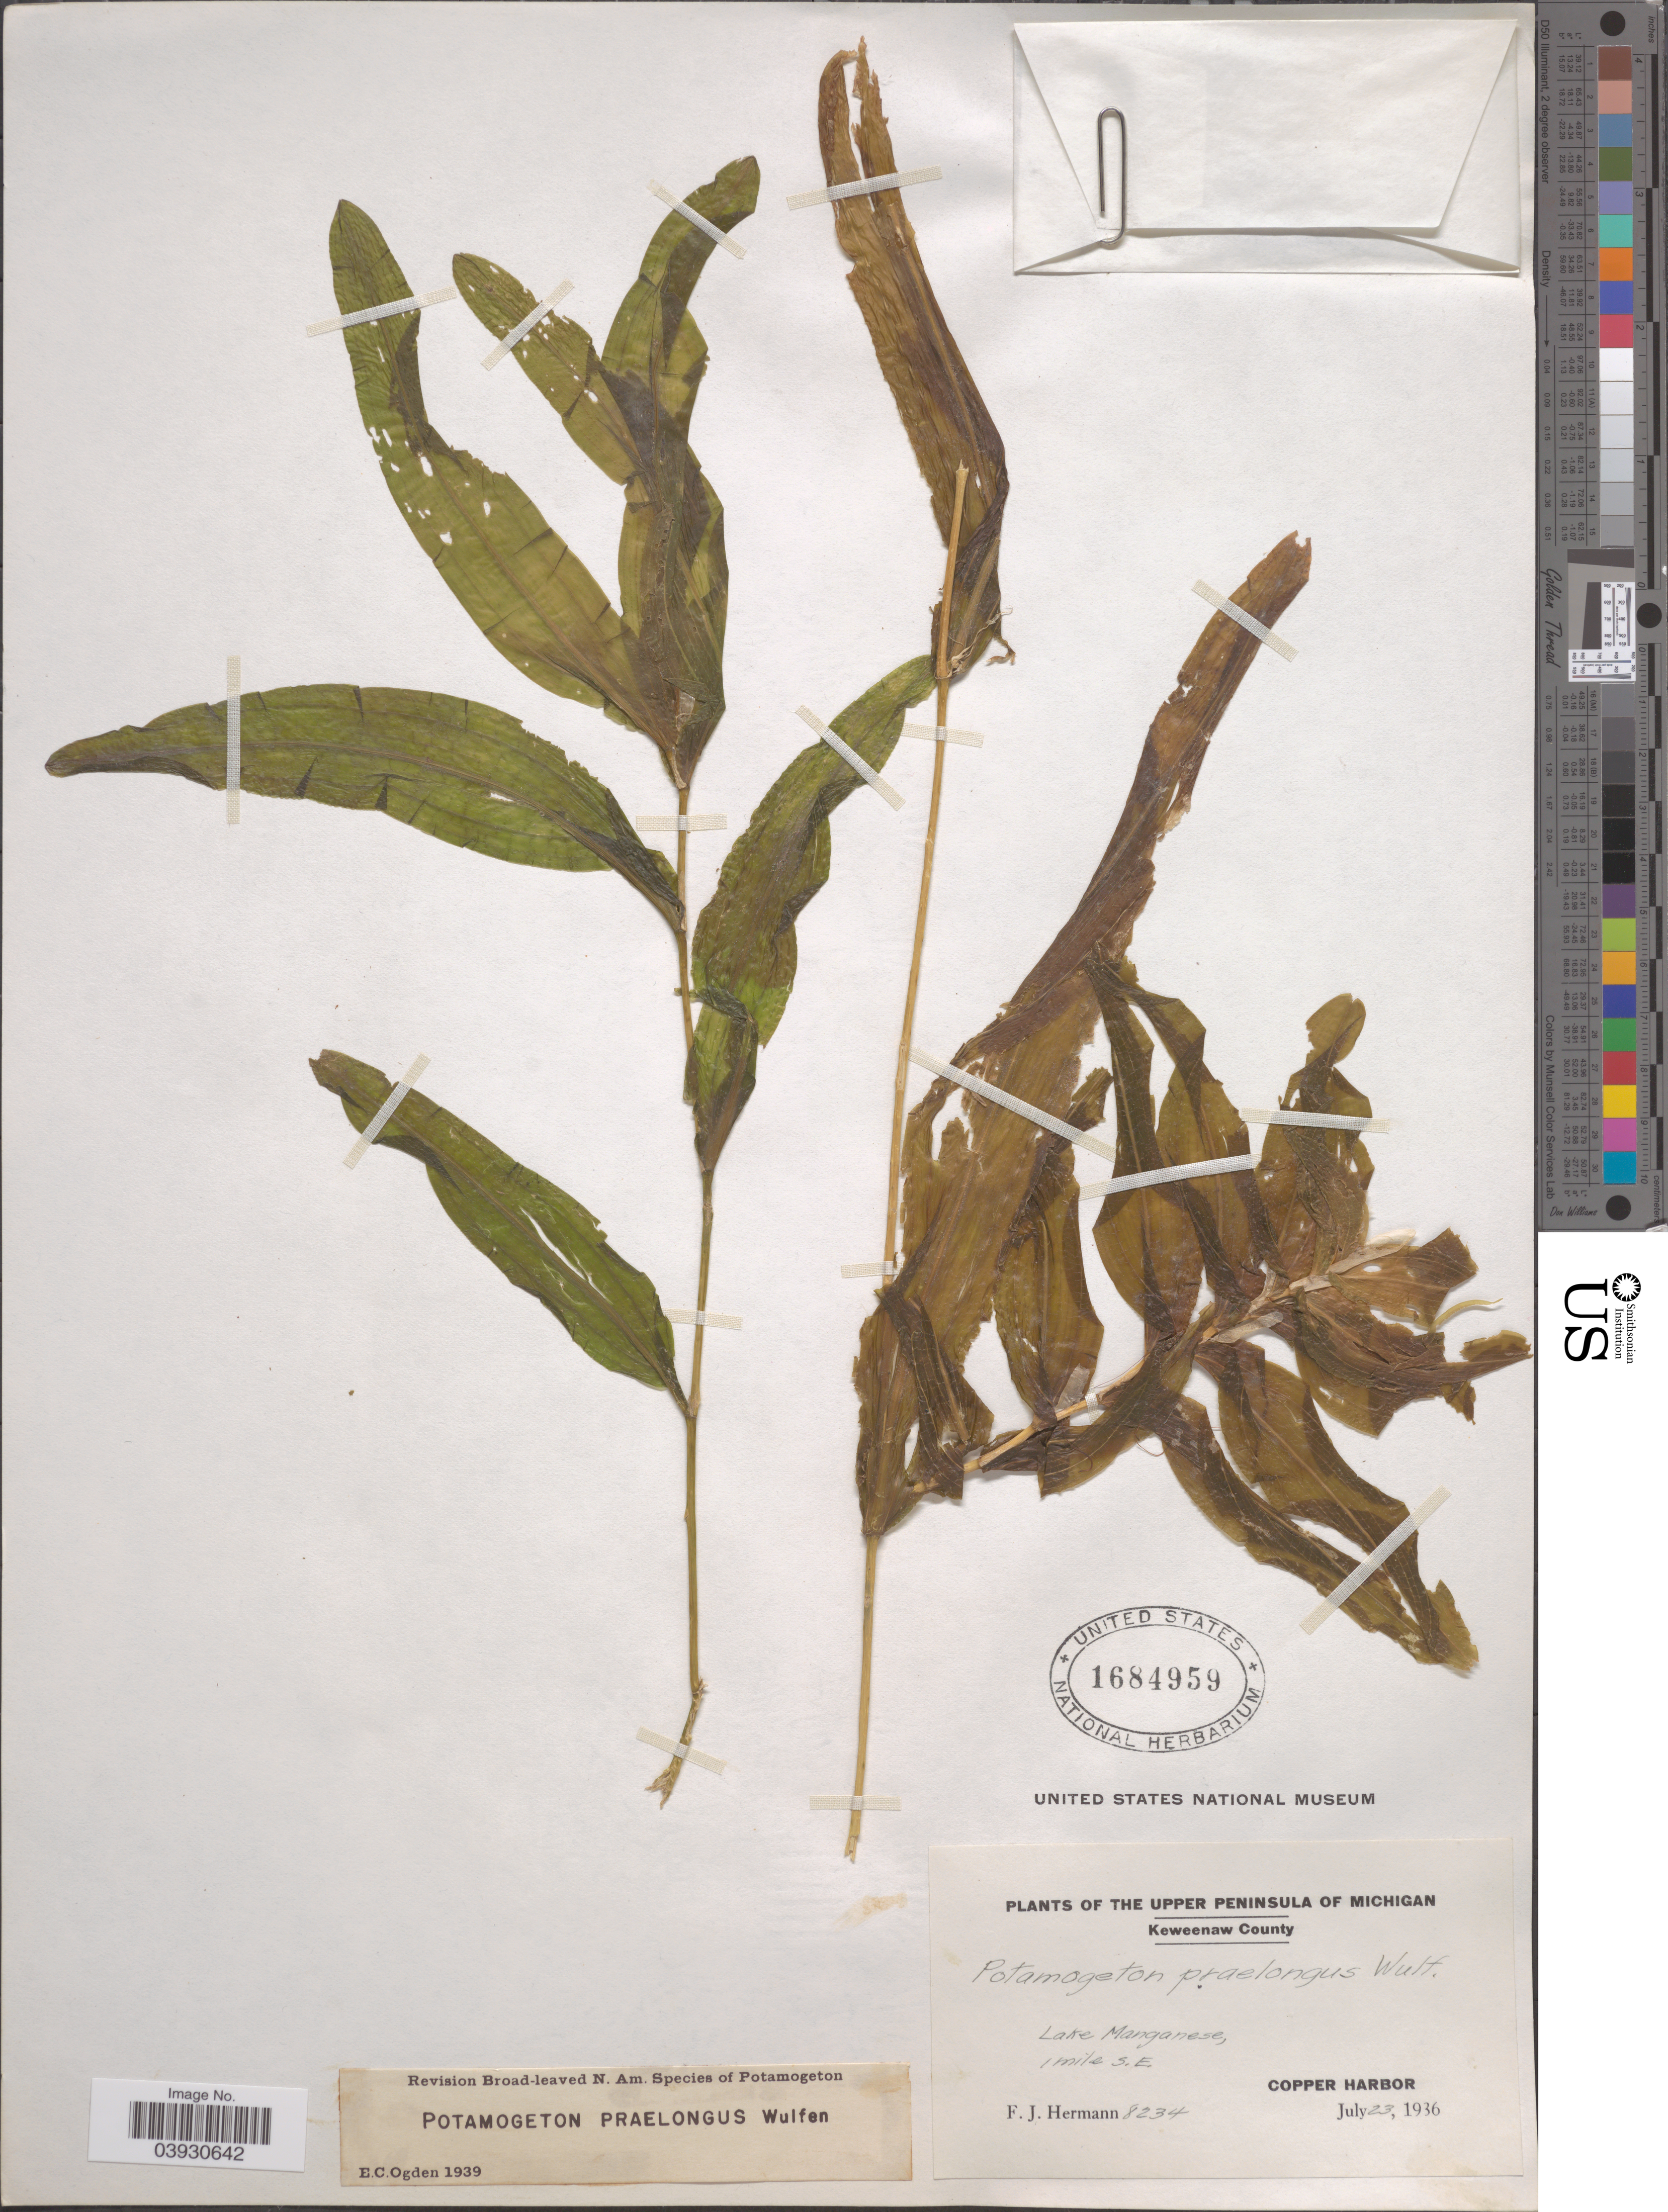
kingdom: Plantae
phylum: Tracheophyta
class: Liliopsida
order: Alismatales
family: Potamogetonaceae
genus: Potamogeton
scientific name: Potamogeton praelongus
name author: Wulfen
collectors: F. J. Hermann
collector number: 8234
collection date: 1936-07-23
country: United States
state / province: Michigan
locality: Upper Peninsula of Michigan. Keweenaw County. Lake Manganese, 1 mile S.E. Copper Harbor.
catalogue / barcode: US 1684959